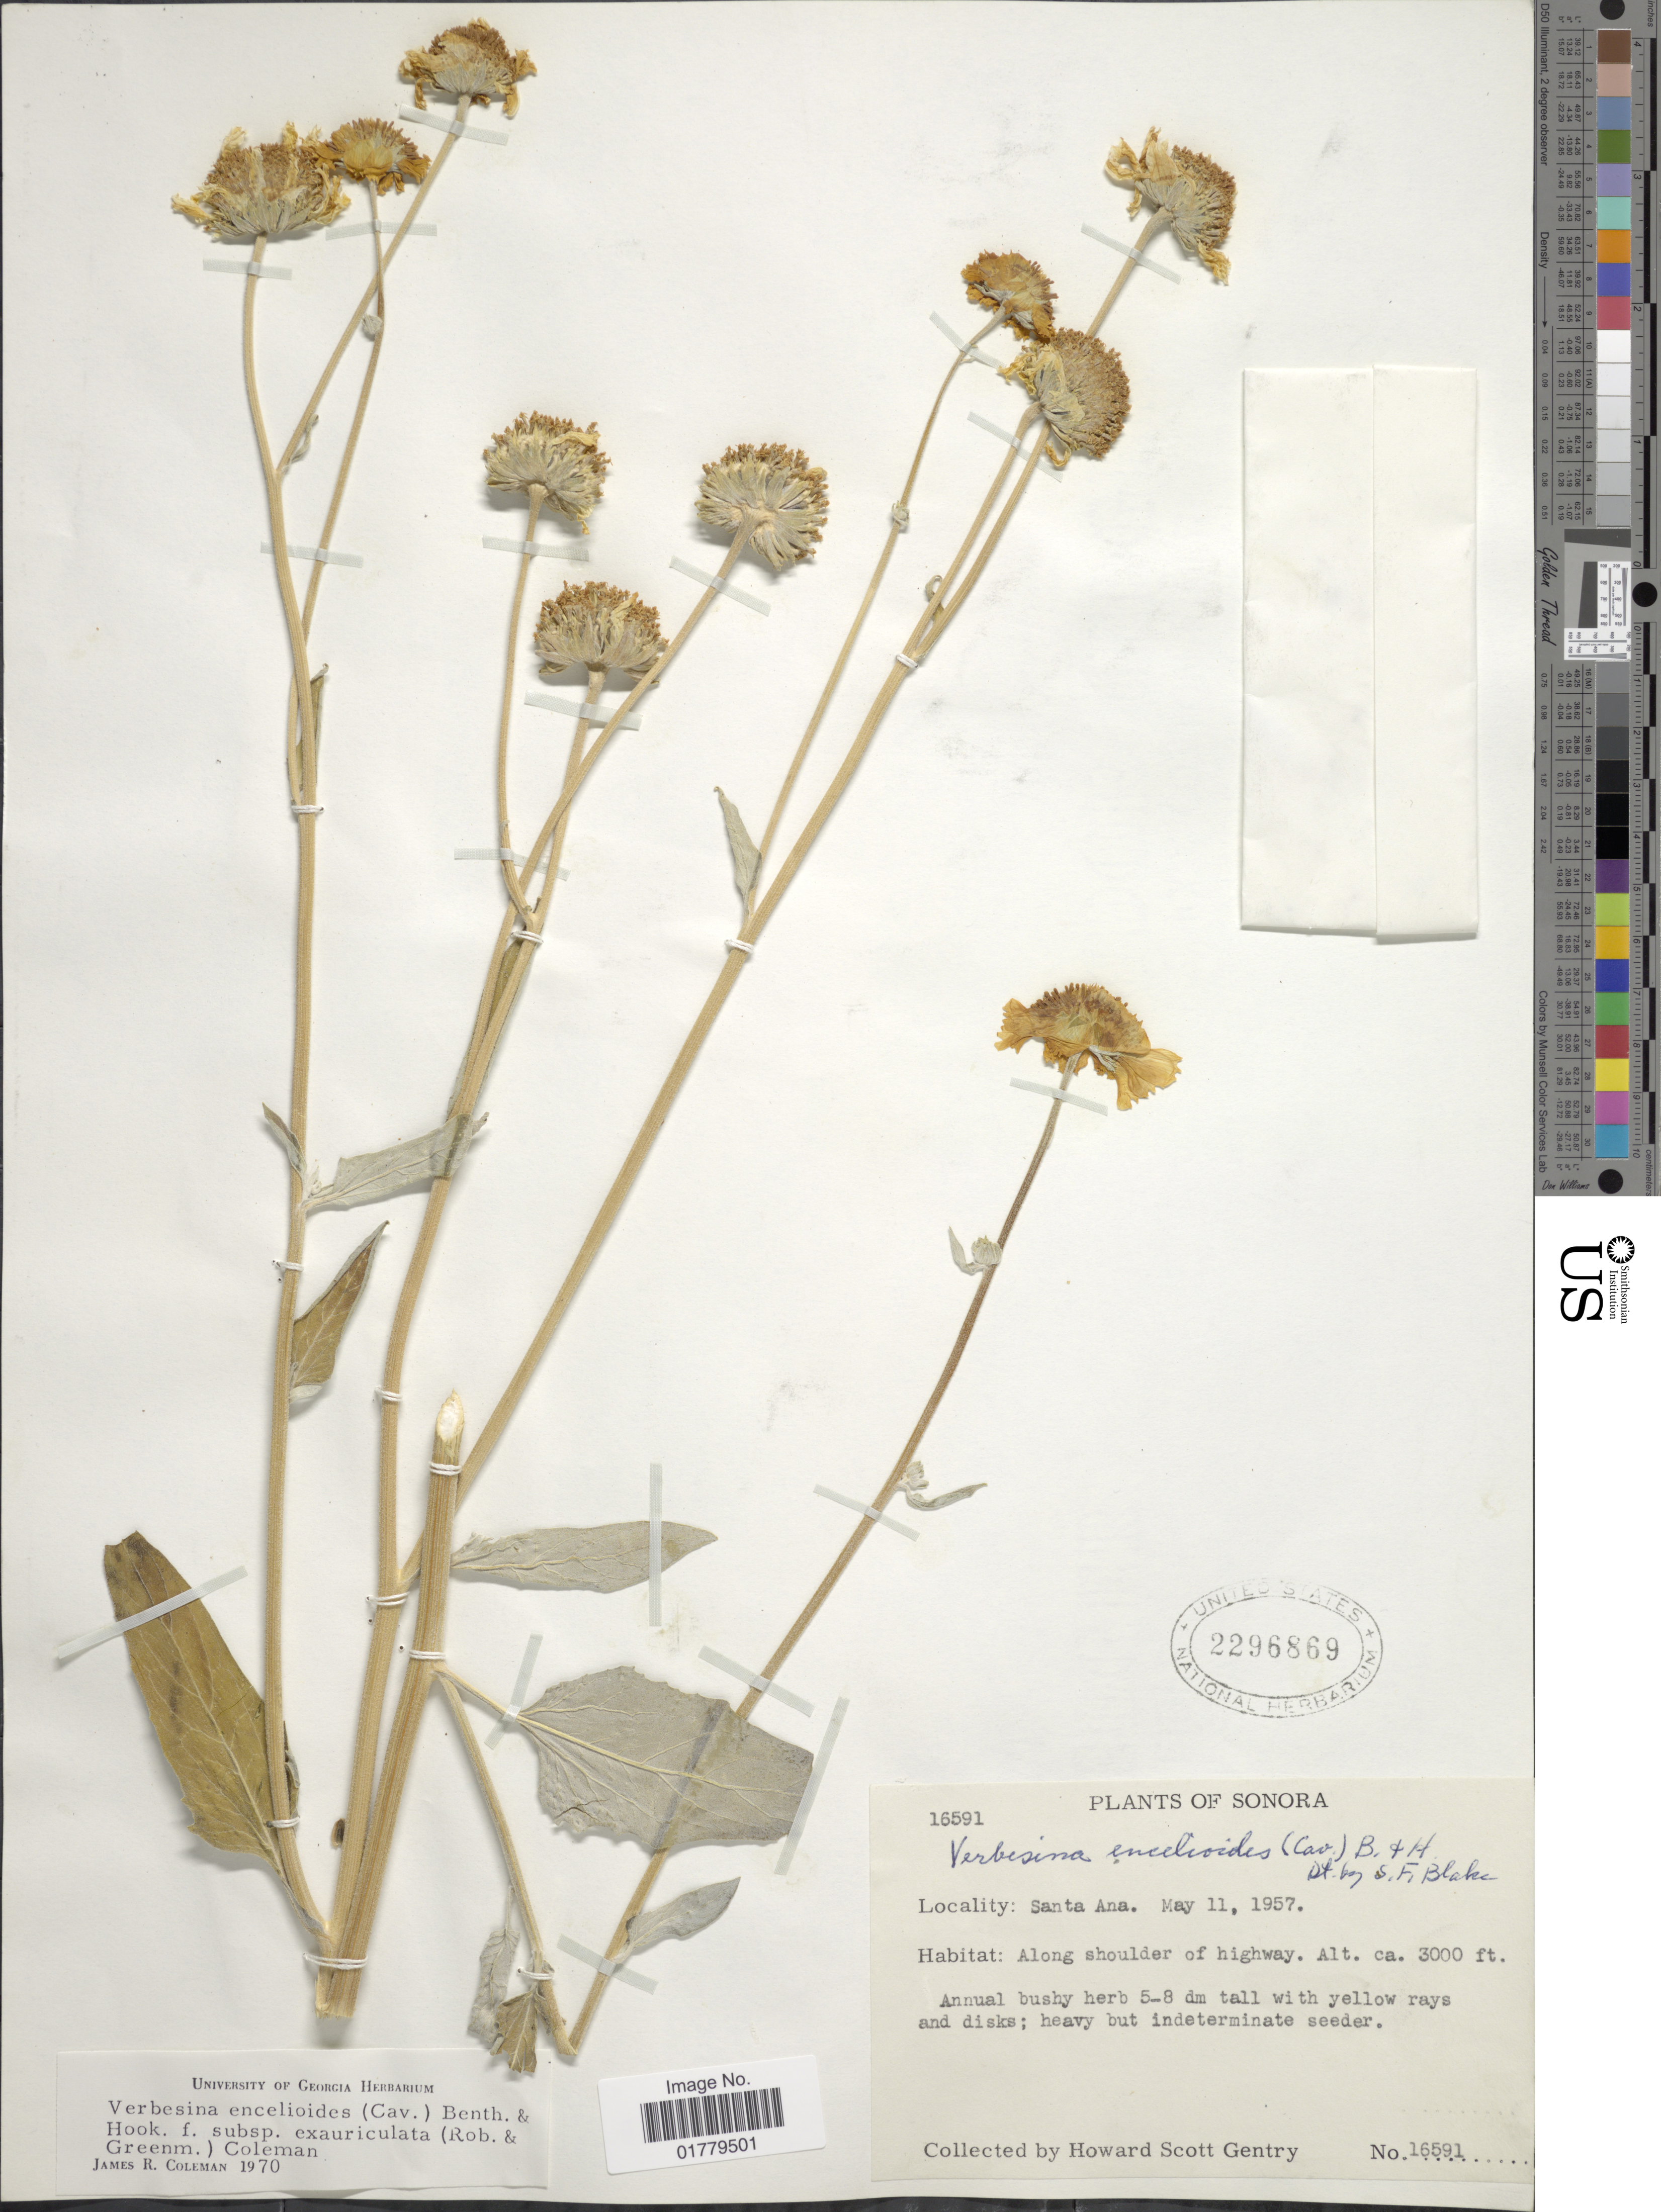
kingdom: Plantae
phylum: Tracheophyta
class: Magnoliopsida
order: Asterales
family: Asteraceae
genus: Verbesina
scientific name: Verbesina encelioides var. cana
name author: (B.L. Rob.) Greenm.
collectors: H. S. Gentry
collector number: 16591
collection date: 1957-05-11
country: Mexico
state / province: Sonora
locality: Santa Ana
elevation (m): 914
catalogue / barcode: US 2296869